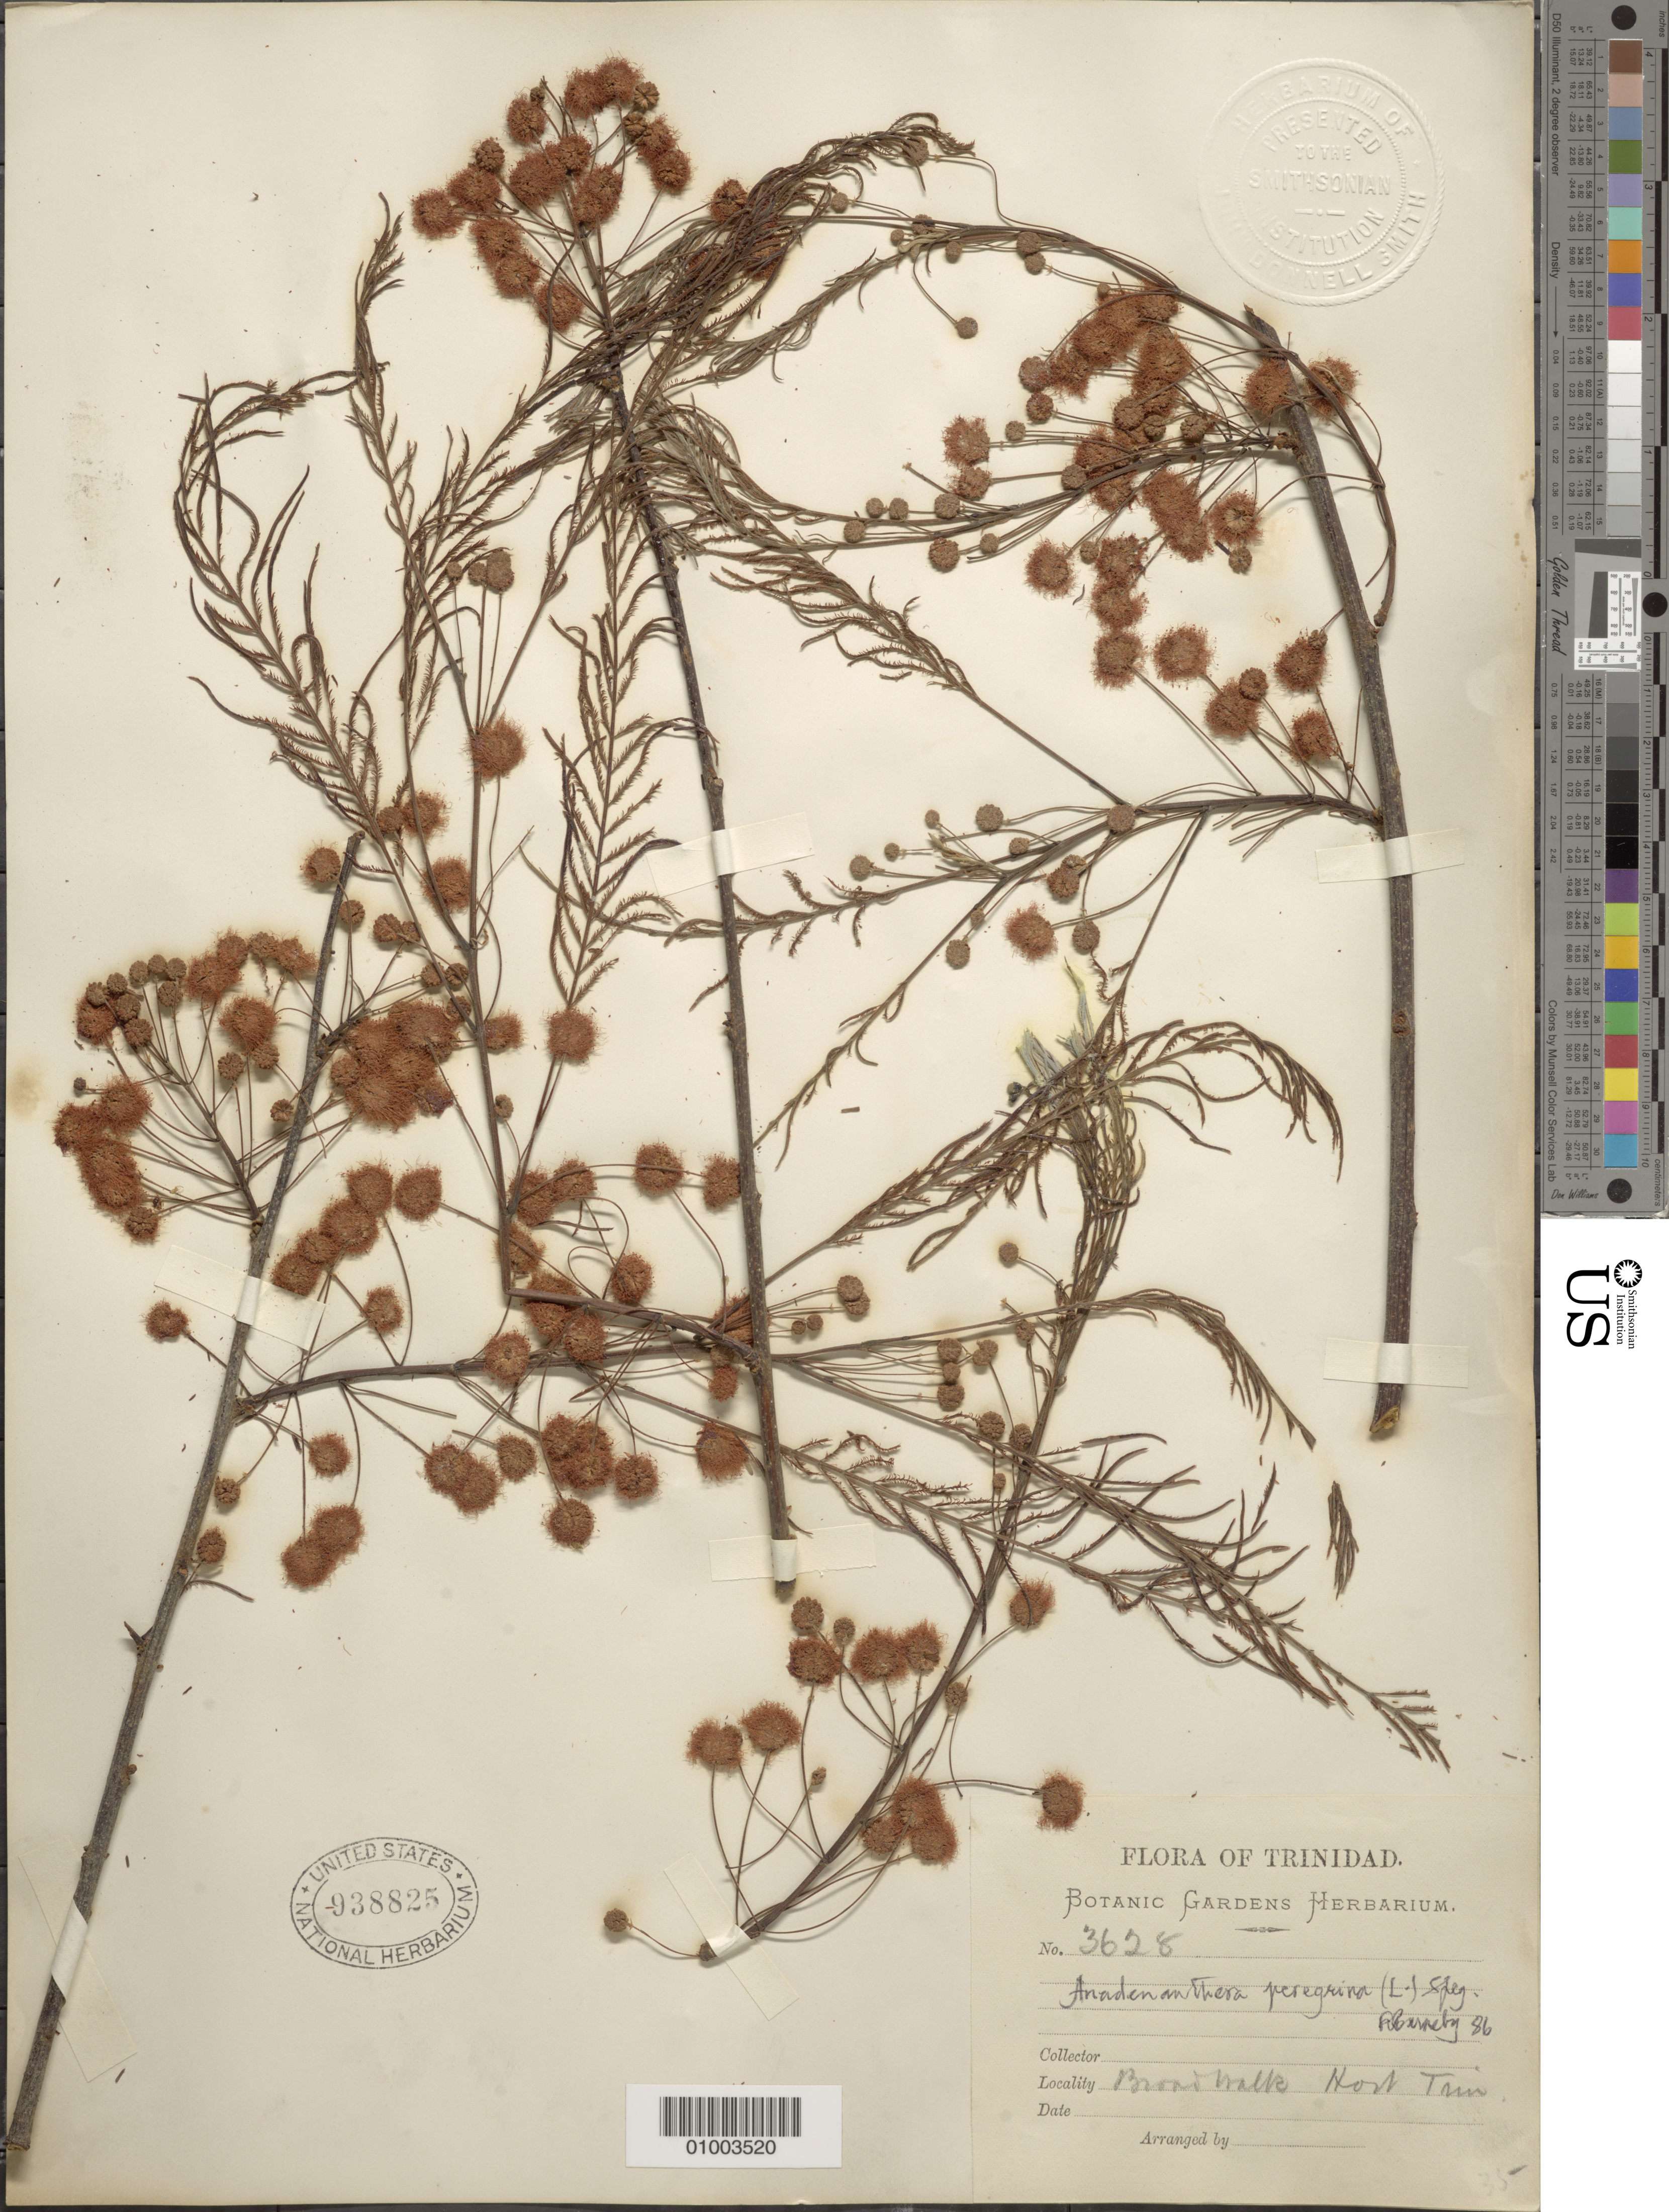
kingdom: Plantae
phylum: Tracheophyta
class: Magnoliopsida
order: Fabales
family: Fabaceae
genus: Anadenanthera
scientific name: Anadenanthera peregrina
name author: (L.) Speg.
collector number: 3628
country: Trinidad and Tobago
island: Trinidad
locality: Boardwalk Hort Trin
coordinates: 0 N, 0 E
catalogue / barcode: US 938825